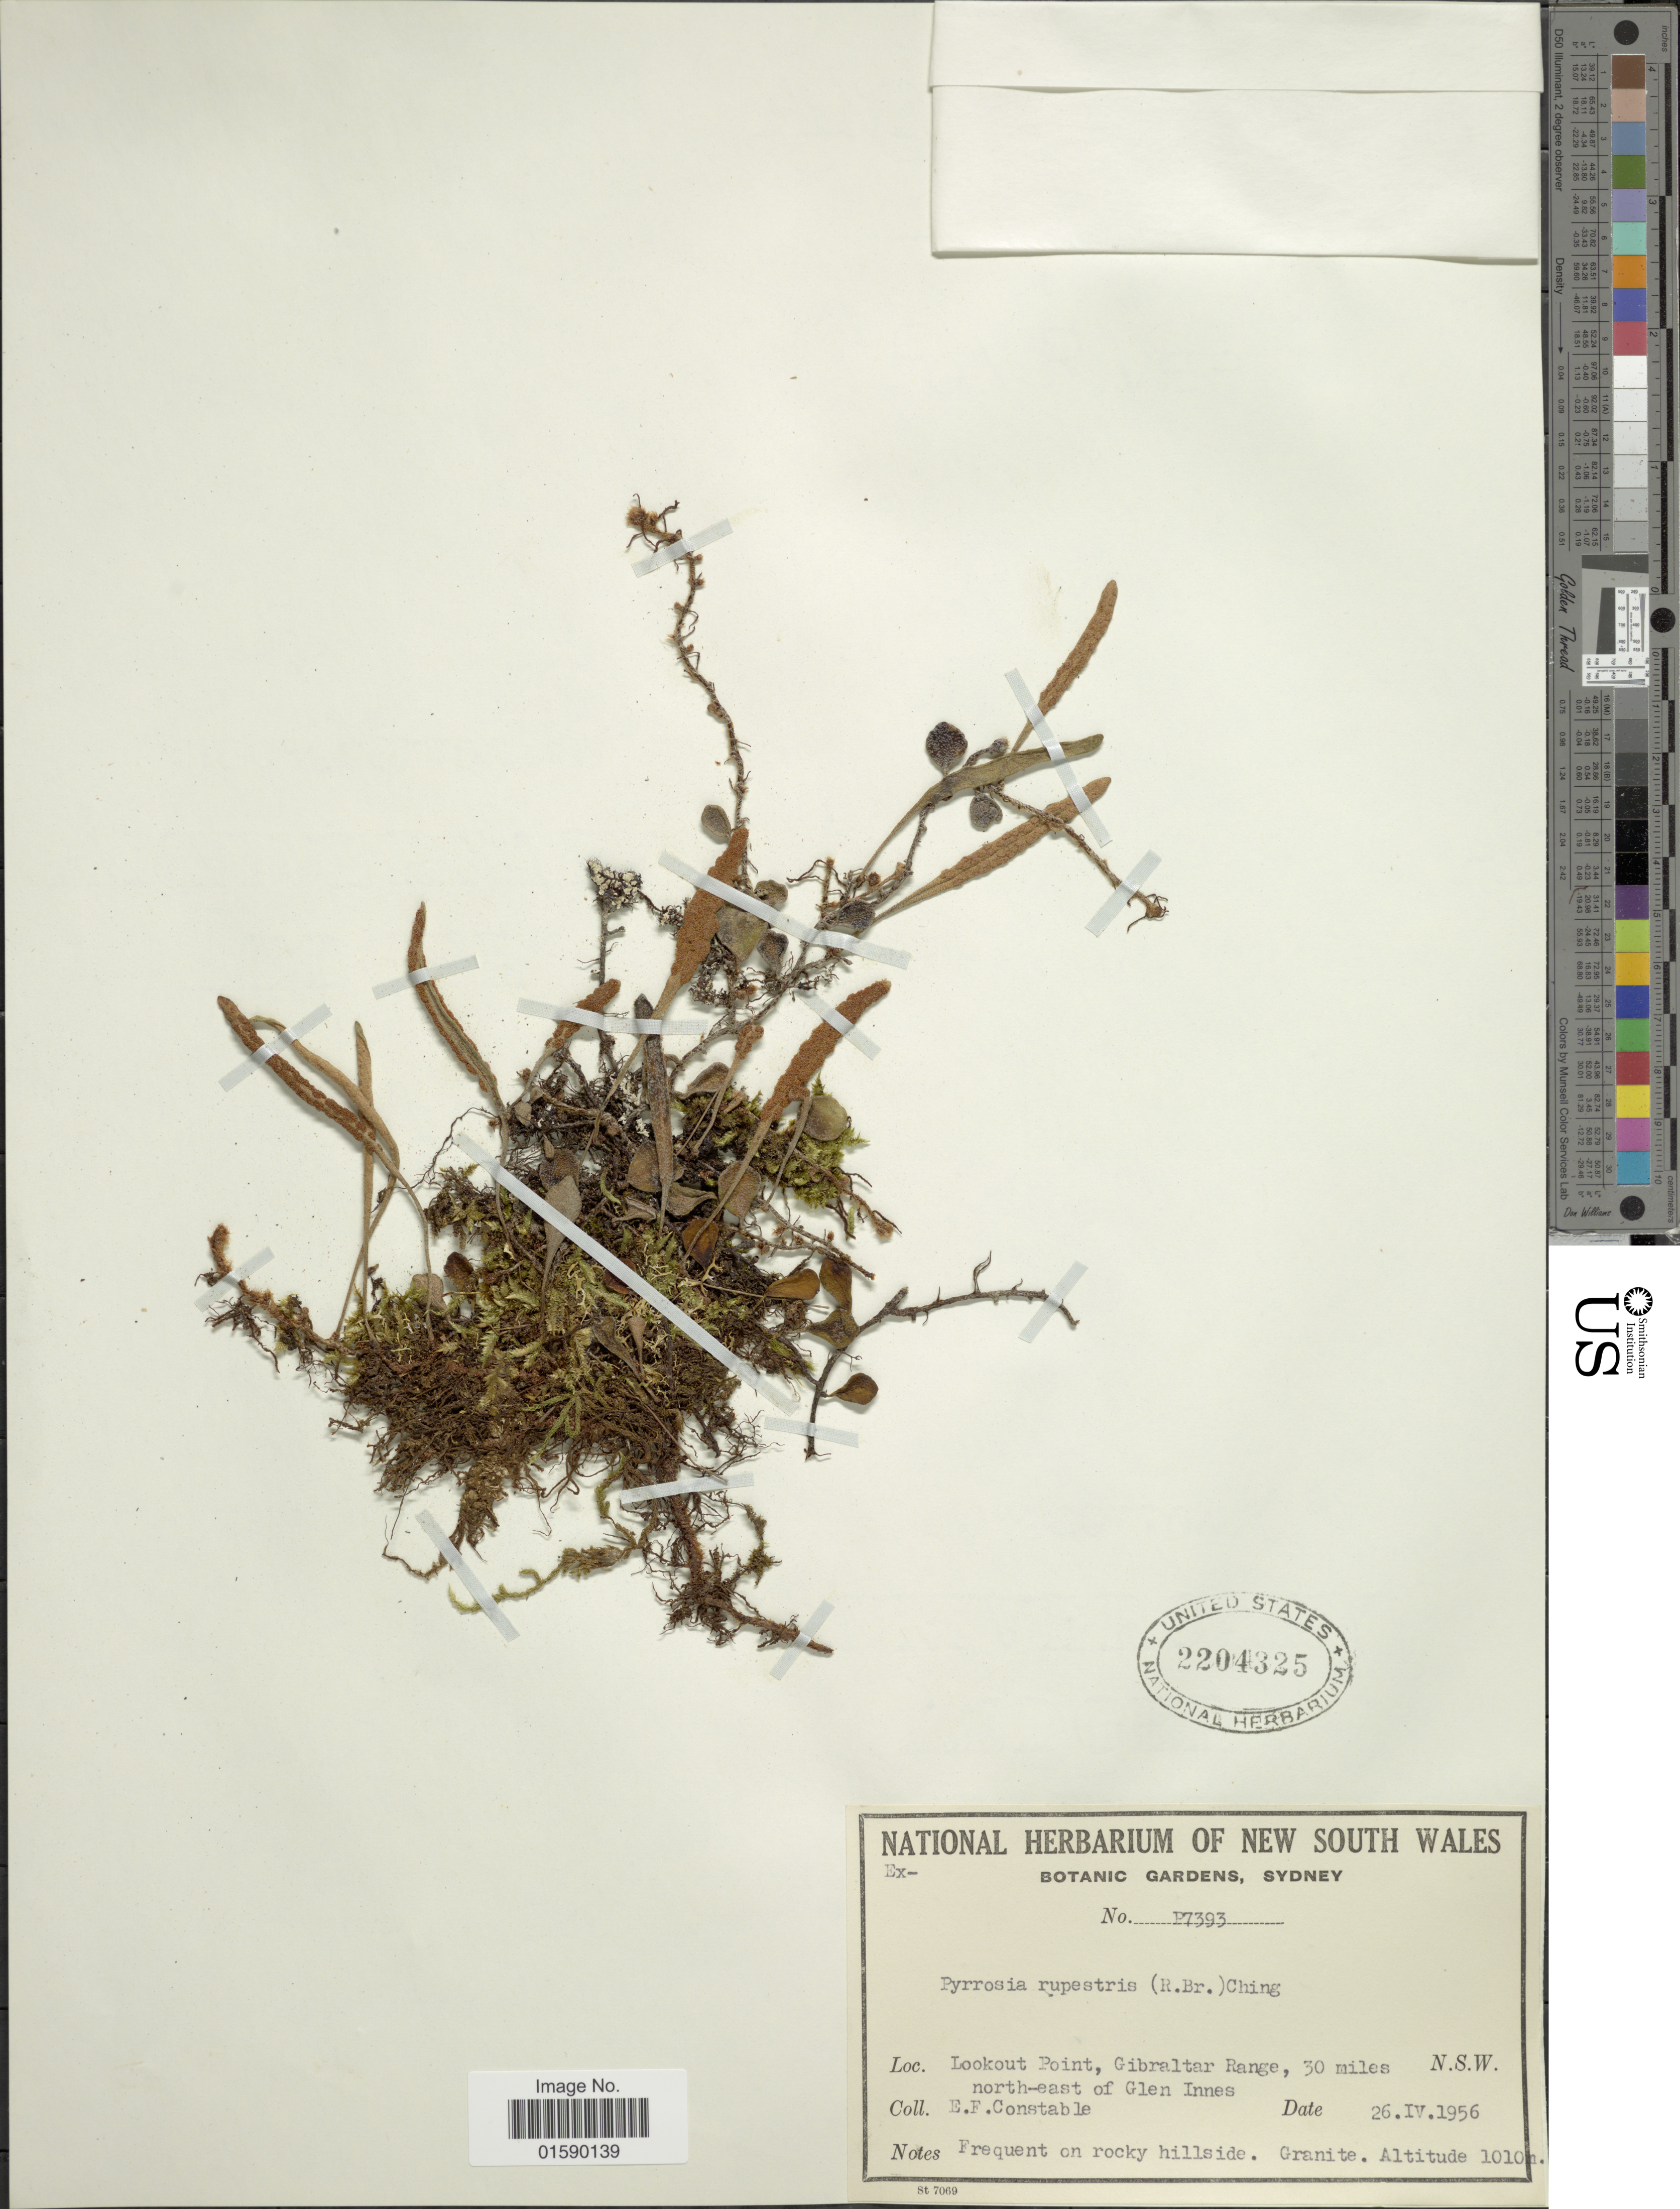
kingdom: Plantae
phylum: Tracheophyta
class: Polypodiopsida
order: Polypodiales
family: Polypodiaceae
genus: Pyrrosia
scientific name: Pyrrosia rupestris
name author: (R. Br.) Ching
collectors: E. F. Constable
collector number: P7393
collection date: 1956-04-26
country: Australia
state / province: New South Wales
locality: Lookoit Point, Gibraltar Range, 30 miles north-east of Glen Innes. N.S.W.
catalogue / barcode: US 2204325